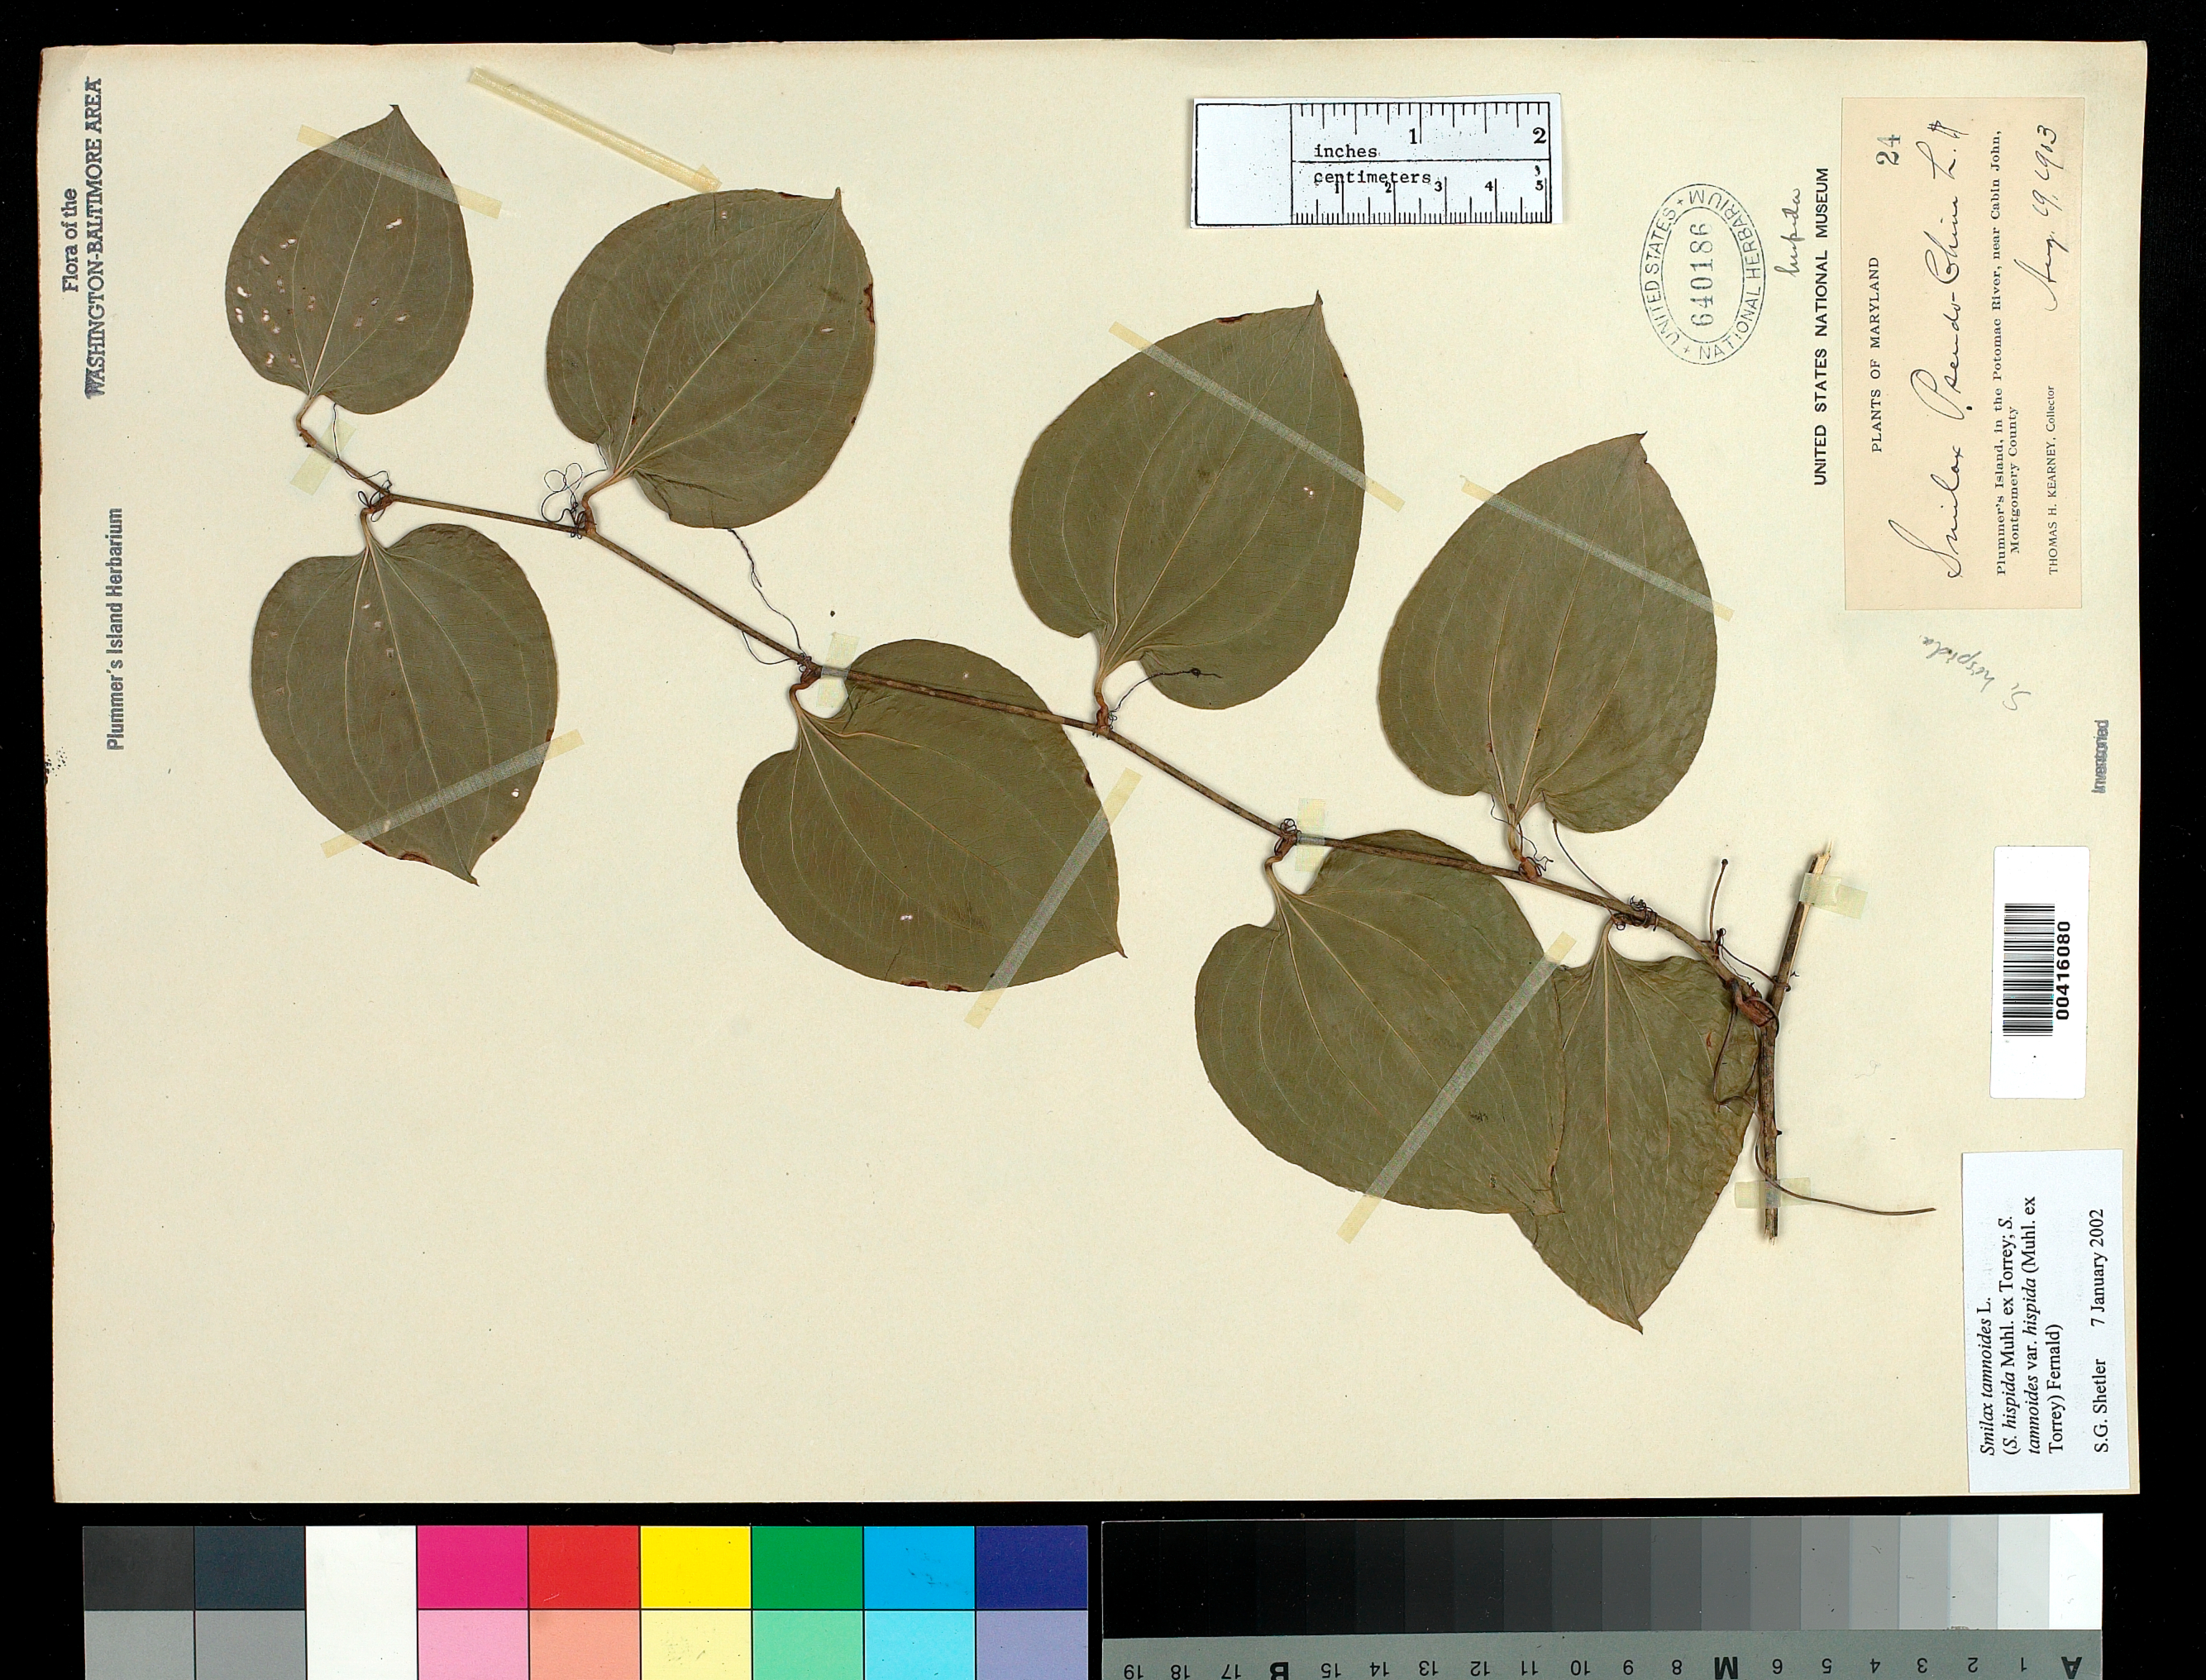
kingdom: Plantae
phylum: Tracheophyta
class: Liliopsida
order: Liliales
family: Smilacaceae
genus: Smilax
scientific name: Smilax hispida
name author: Raf.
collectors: T. H. Kearney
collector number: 24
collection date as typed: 19 Aug 1903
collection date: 1903-08-19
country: United States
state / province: Maryland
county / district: Montgomery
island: Plummers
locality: Plummer's Island C. & O. Canal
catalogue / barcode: US 640186